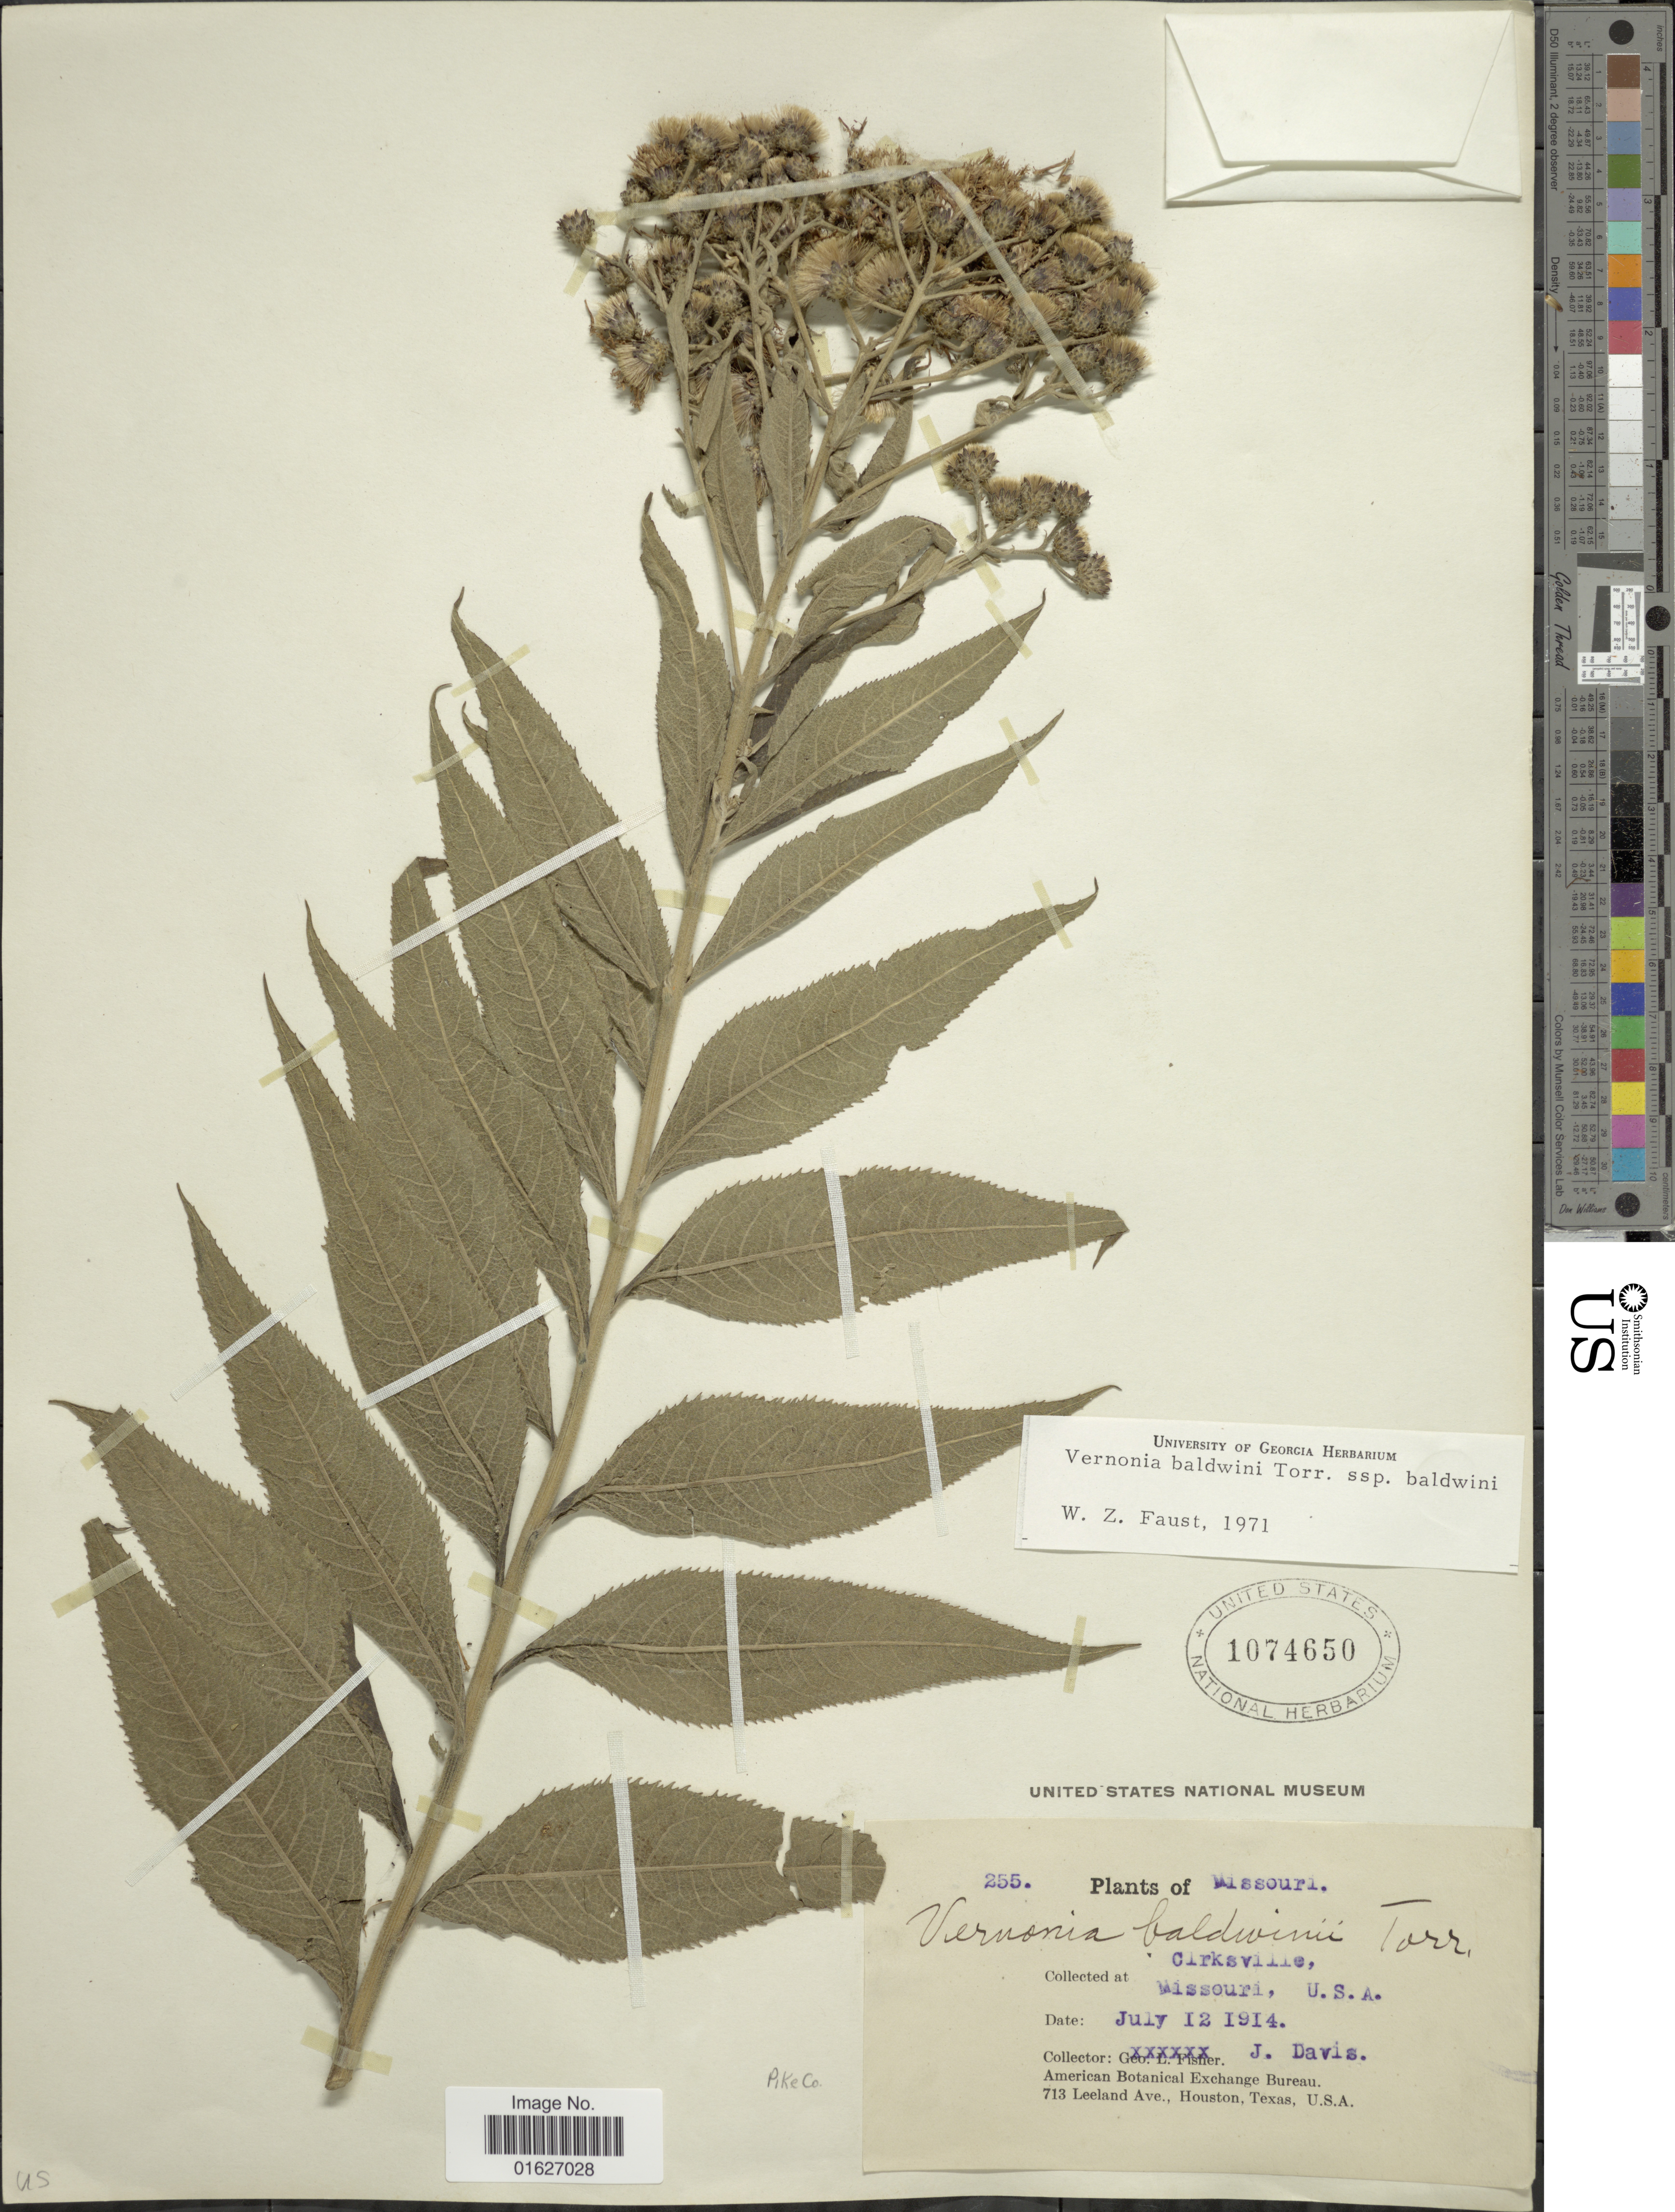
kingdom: Plantae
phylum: Tracheophyta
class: Magnoliopsida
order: Asterales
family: Asteraceae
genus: Vernonia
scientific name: Vernonia baldwinii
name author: Torr.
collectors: J. Davis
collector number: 255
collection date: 1914-07-12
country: United States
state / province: Missouri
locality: Kirksville, Adair Co.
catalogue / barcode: US 1074650